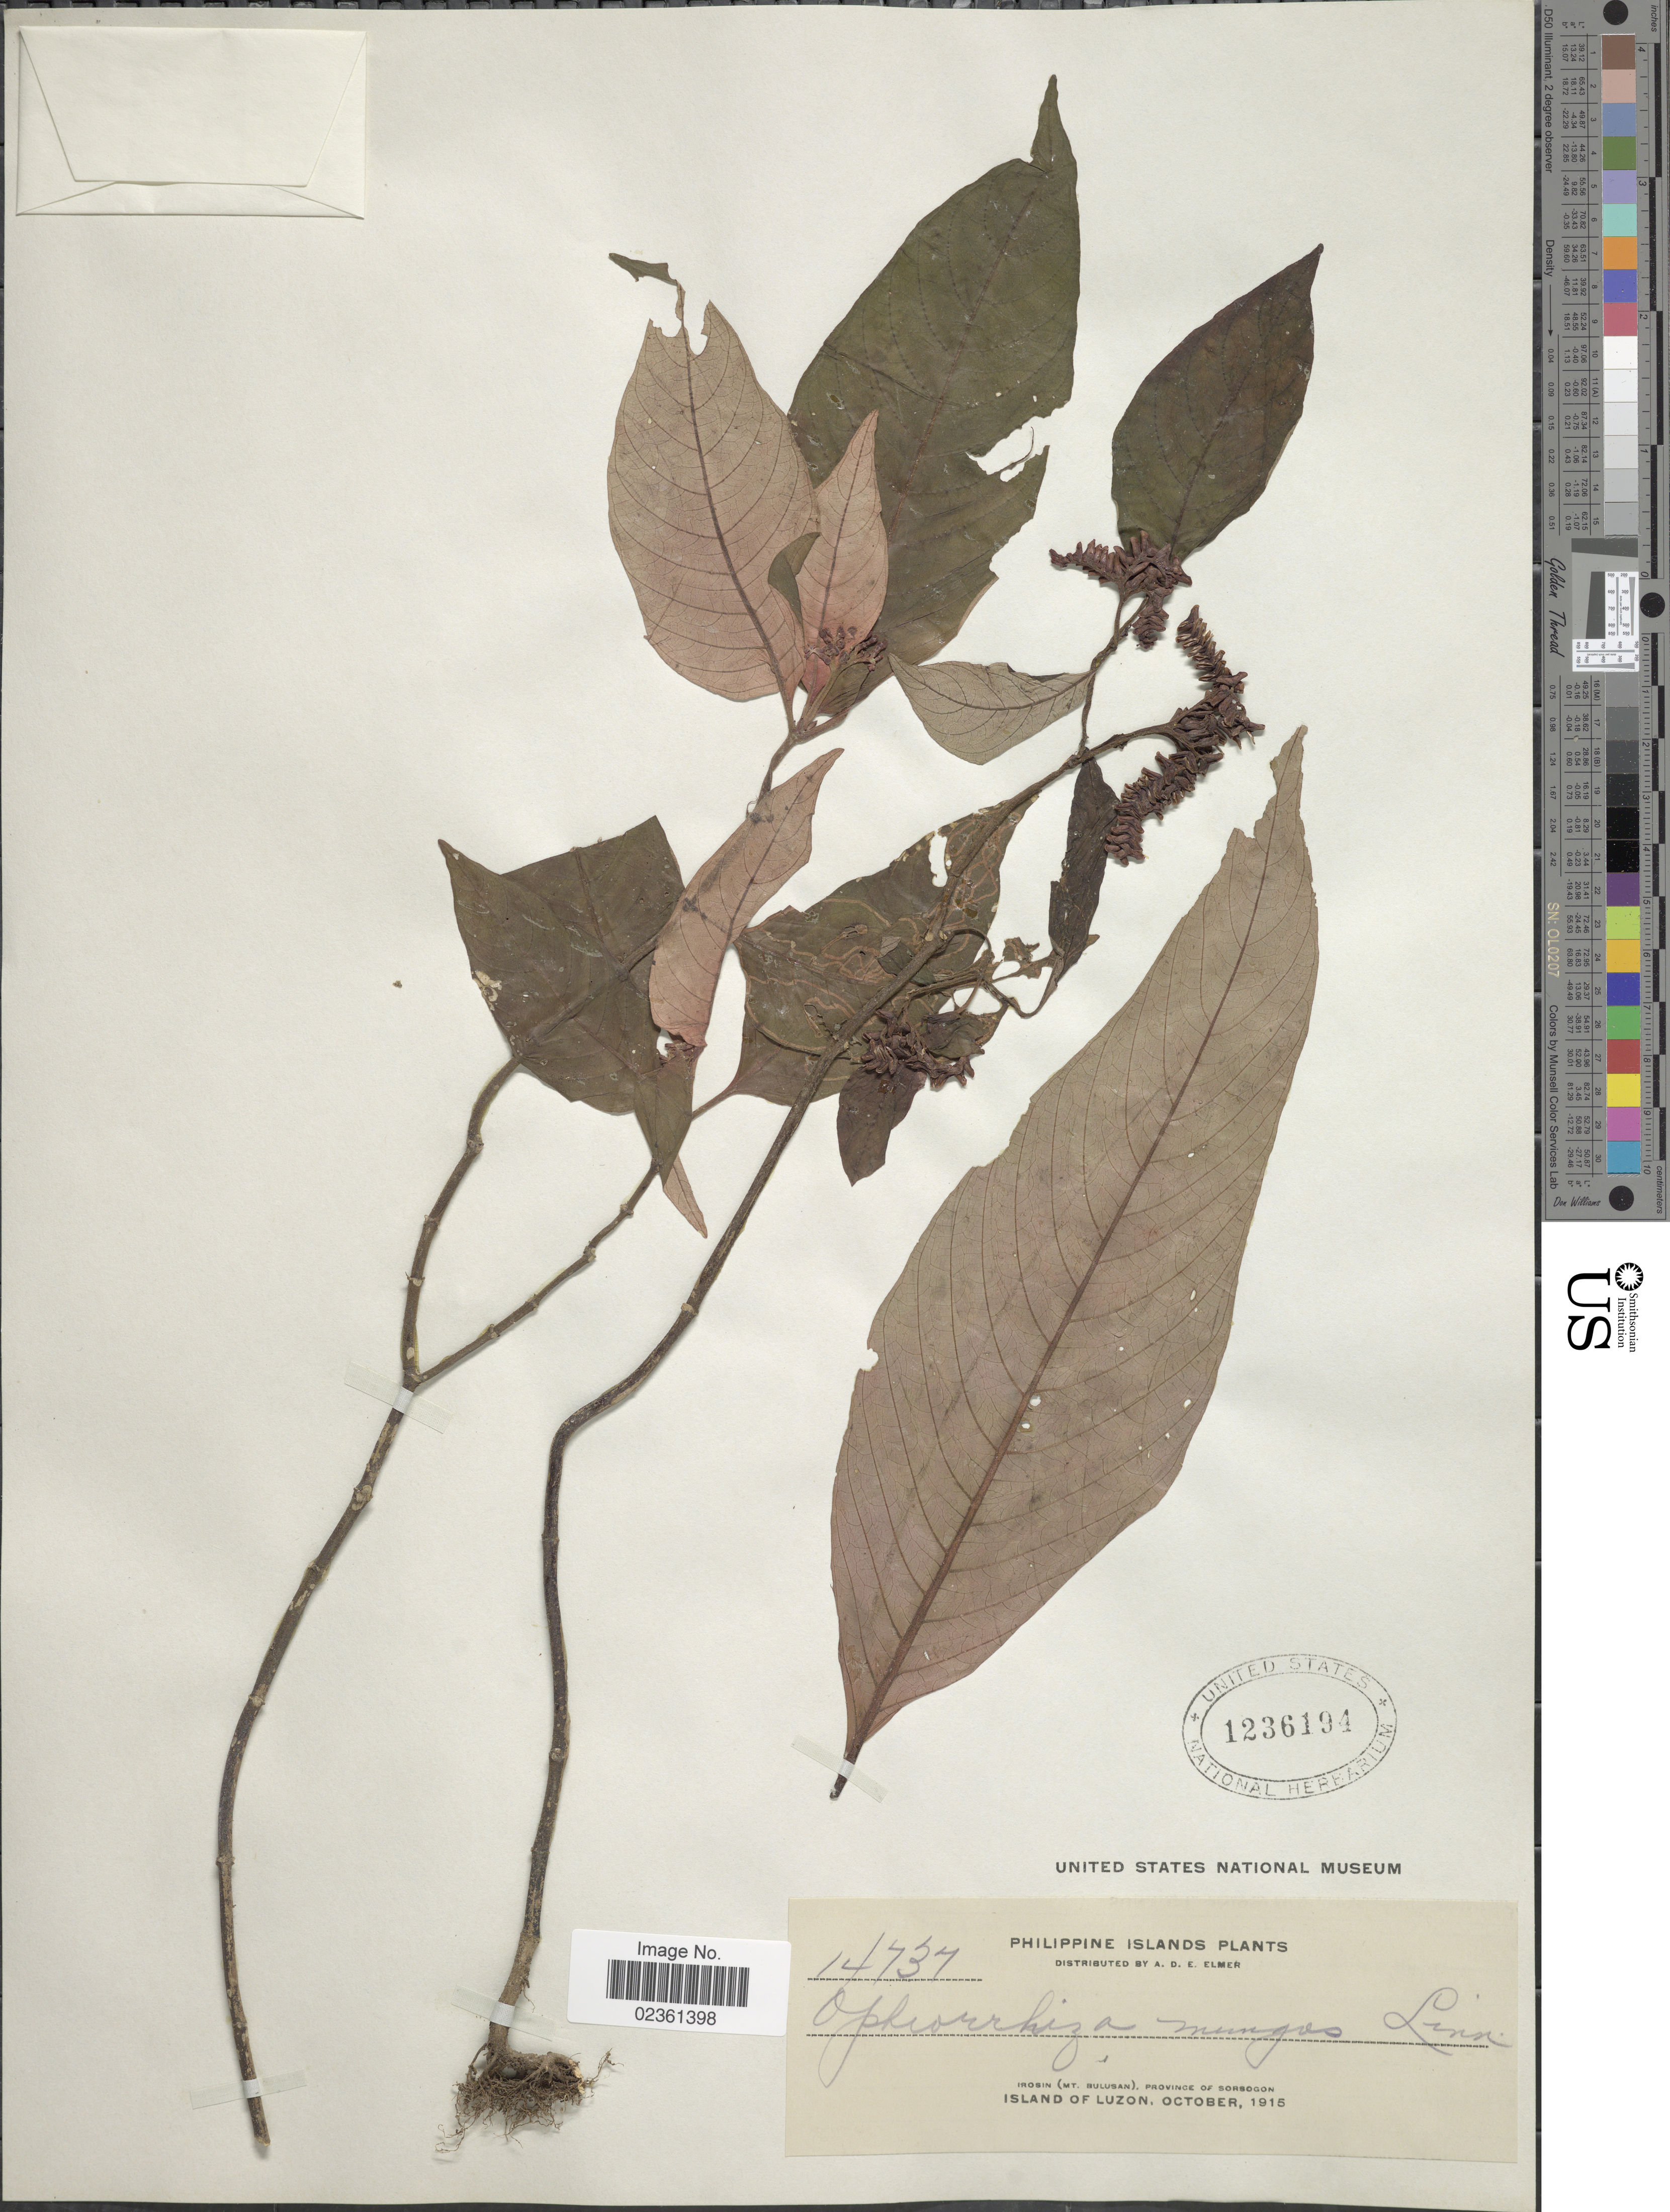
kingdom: Plantae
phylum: Tracheophyta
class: Magnoliopsida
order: Gentianales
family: Rubiaceae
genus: Ophiorrhiza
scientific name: Ophiorrhiza mungos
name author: L.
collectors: A. D. E. Elmer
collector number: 14737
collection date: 1915-10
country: Philippines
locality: Philippine Islands, Irosin (Mt. Bulusan), Province of Sorsogon, Island of Luzon.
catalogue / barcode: US 1236194